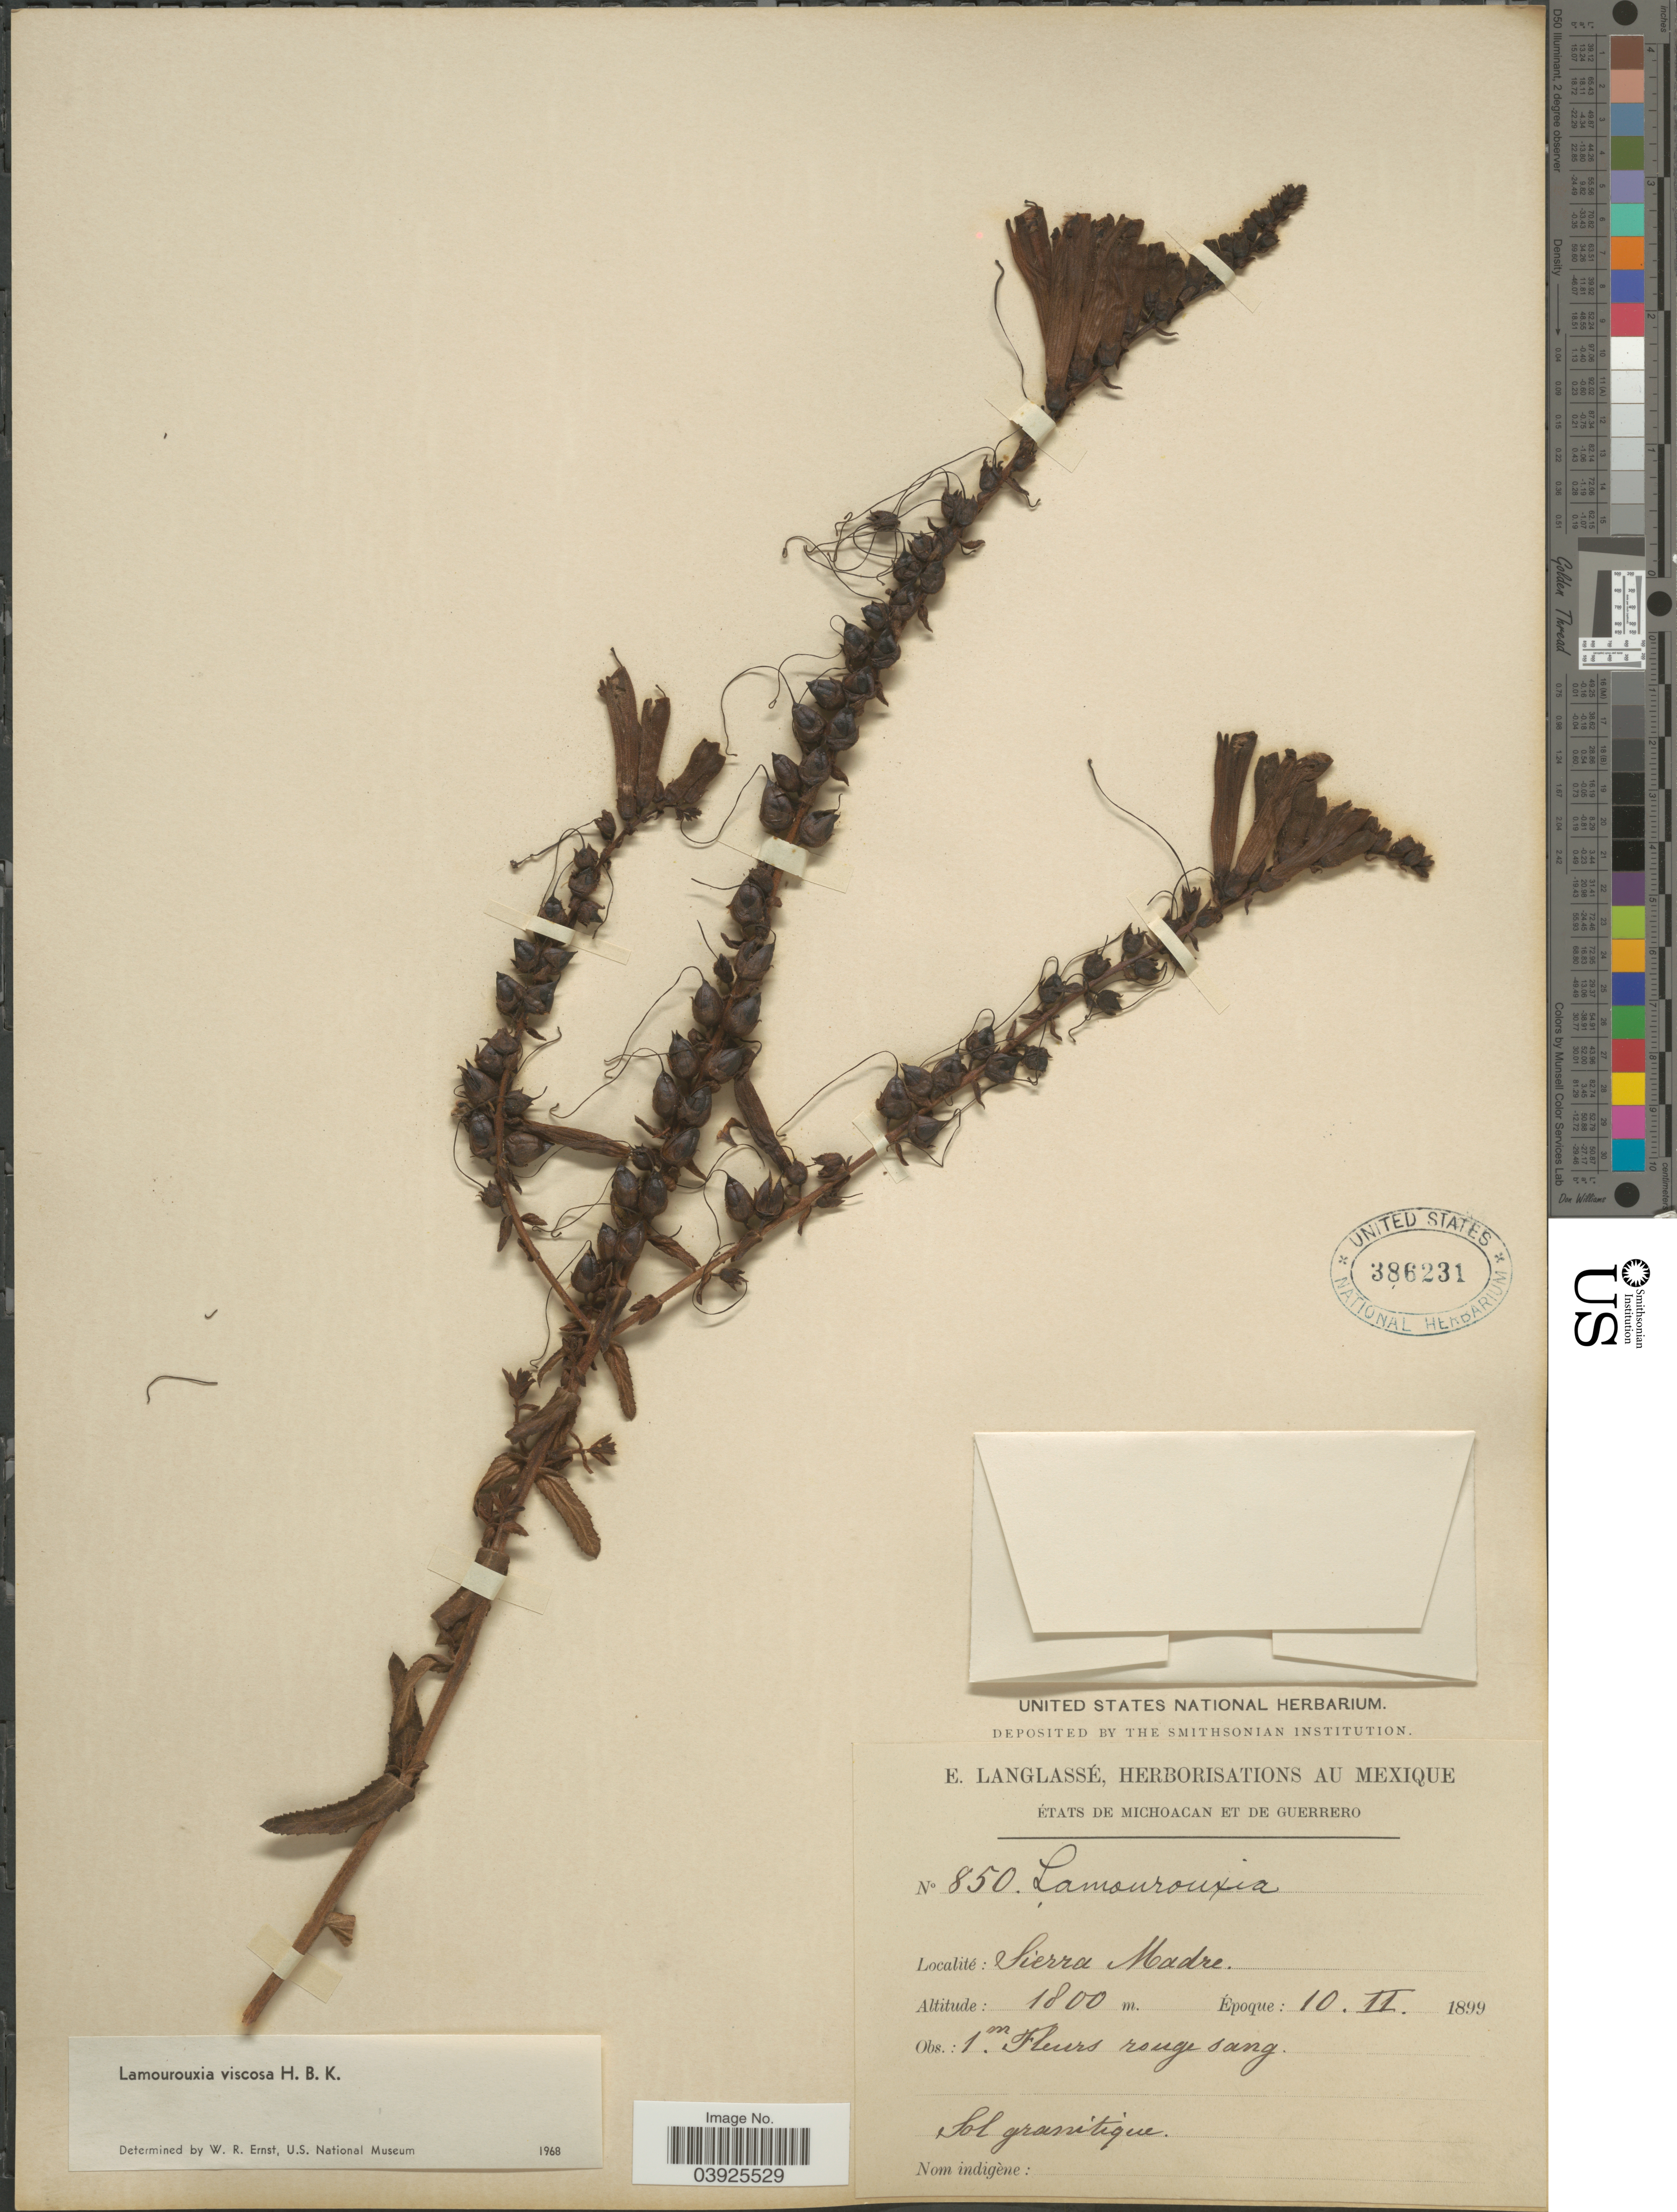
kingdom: Plantae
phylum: Tracheophyta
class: Magnoliopsida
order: Lamiales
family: Orobanchaceae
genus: Lamourouxia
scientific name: Lamourouxia viscosa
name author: Kunth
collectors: E. Langlassé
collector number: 850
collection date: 1899-02-10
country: Mexico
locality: États de Michoacan et de Guerrero. Sierra Madre.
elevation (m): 1800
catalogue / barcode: US 386231